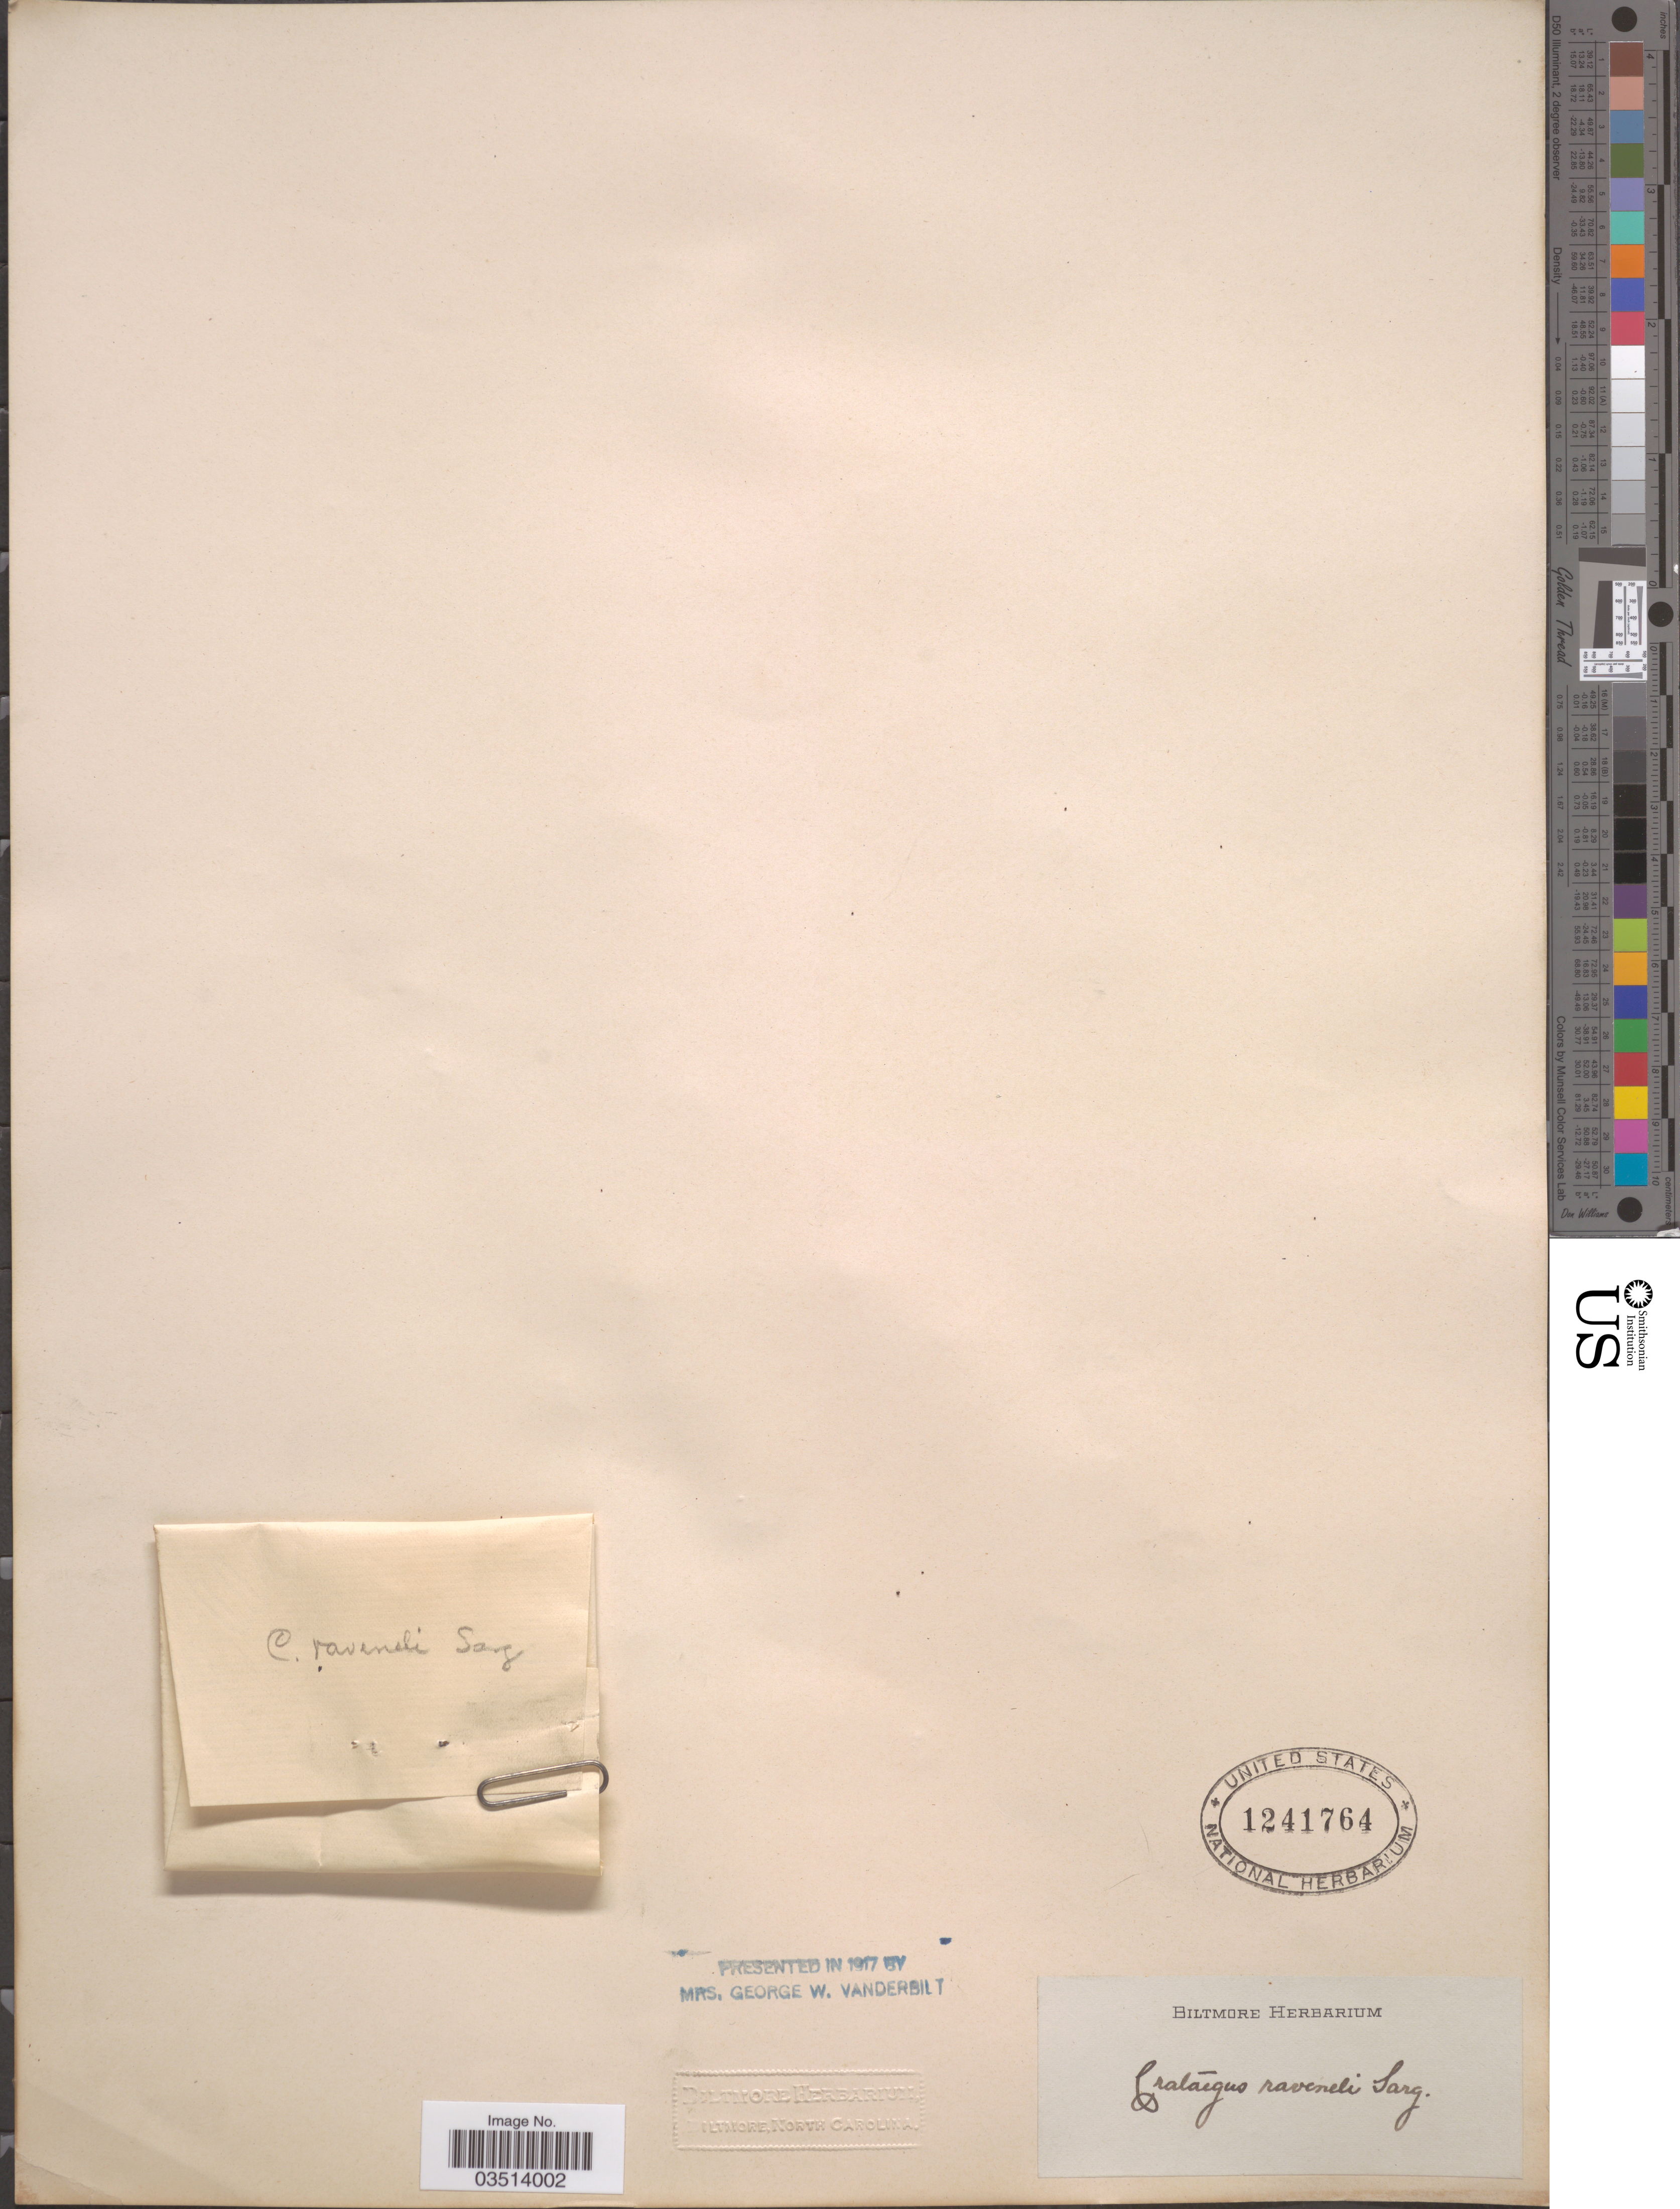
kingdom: Plantae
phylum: Tracheophyta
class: Magnoliopsida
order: Rosales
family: Rosaceae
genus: Crataegus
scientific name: Crataegus condigna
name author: Beadle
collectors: ex herb. Biltmore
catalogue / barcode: US 1241764